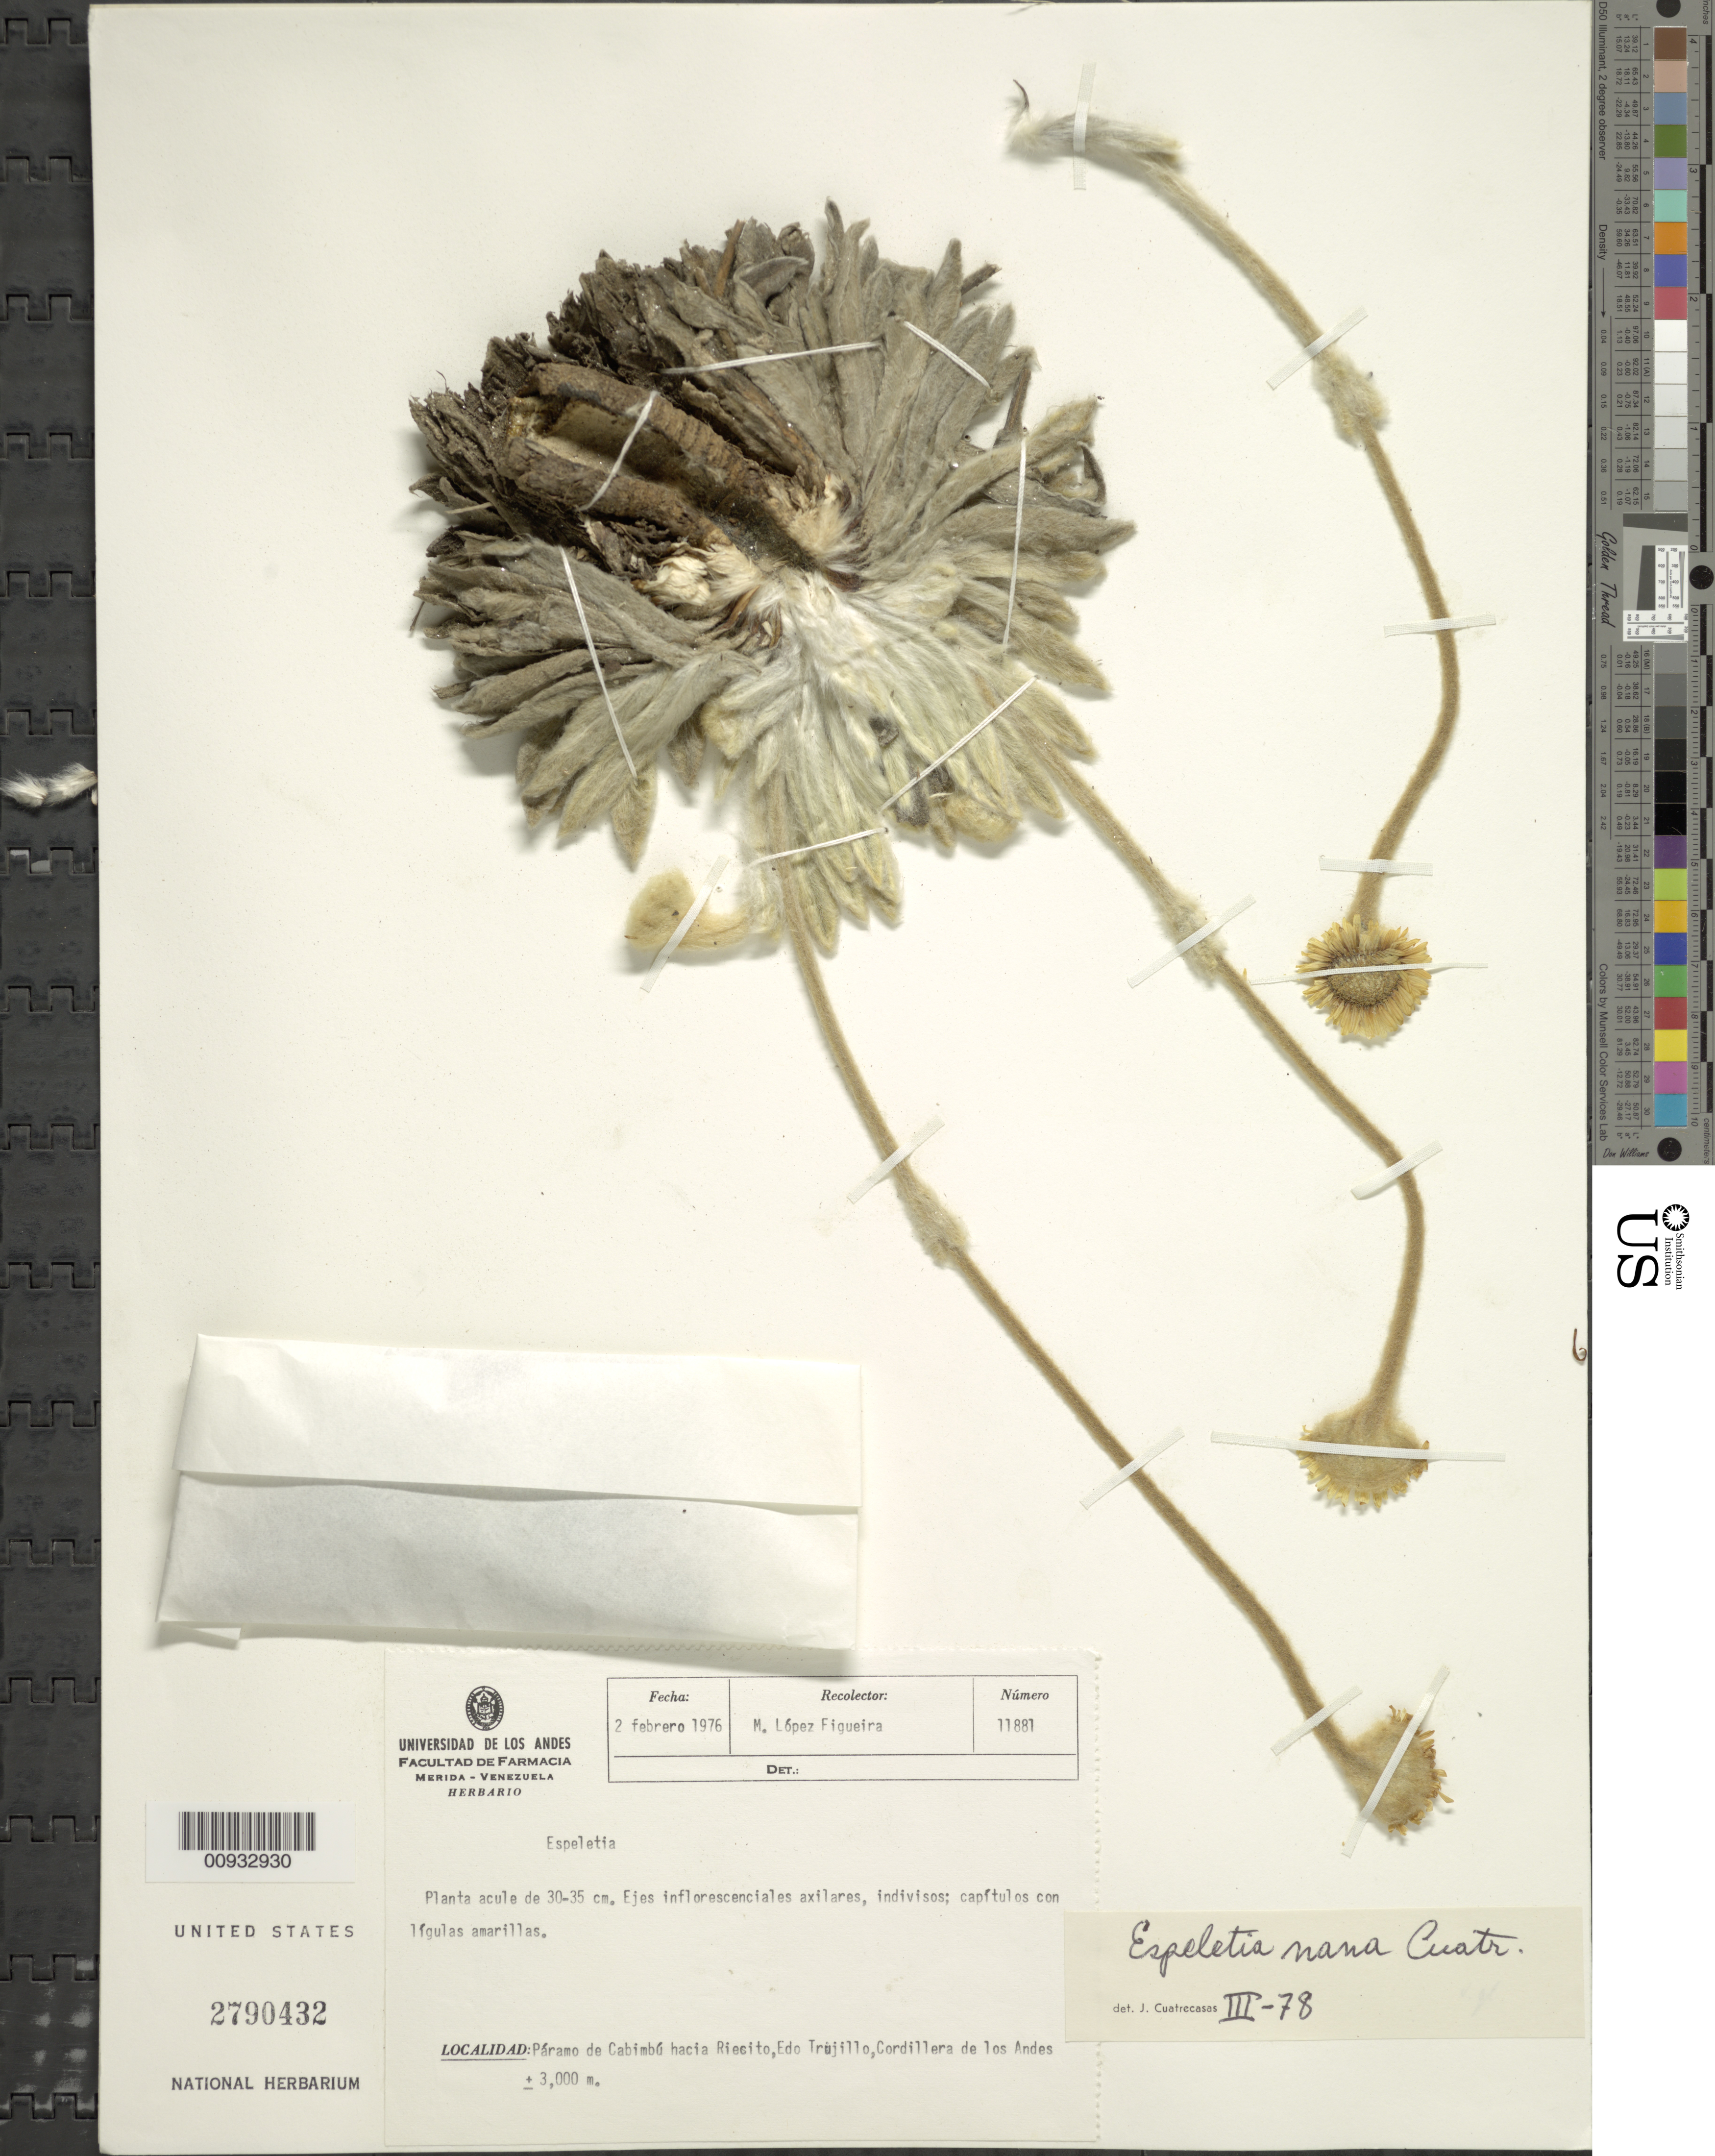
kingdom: Plantae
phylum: Tracheophyta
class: Magnoliopsida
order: Asterales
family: Asteraceae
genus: Espeletia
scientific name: Espeletia nana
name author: Cuatrec.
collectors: M. López Figueiras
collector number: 11881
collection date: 1976-02-02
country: Venezuela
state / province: Trujillo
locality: Páramo de Cabimbú. Hacia Riecito, Cordillera de los Andes.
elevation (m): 3000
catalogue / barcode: US 2790432